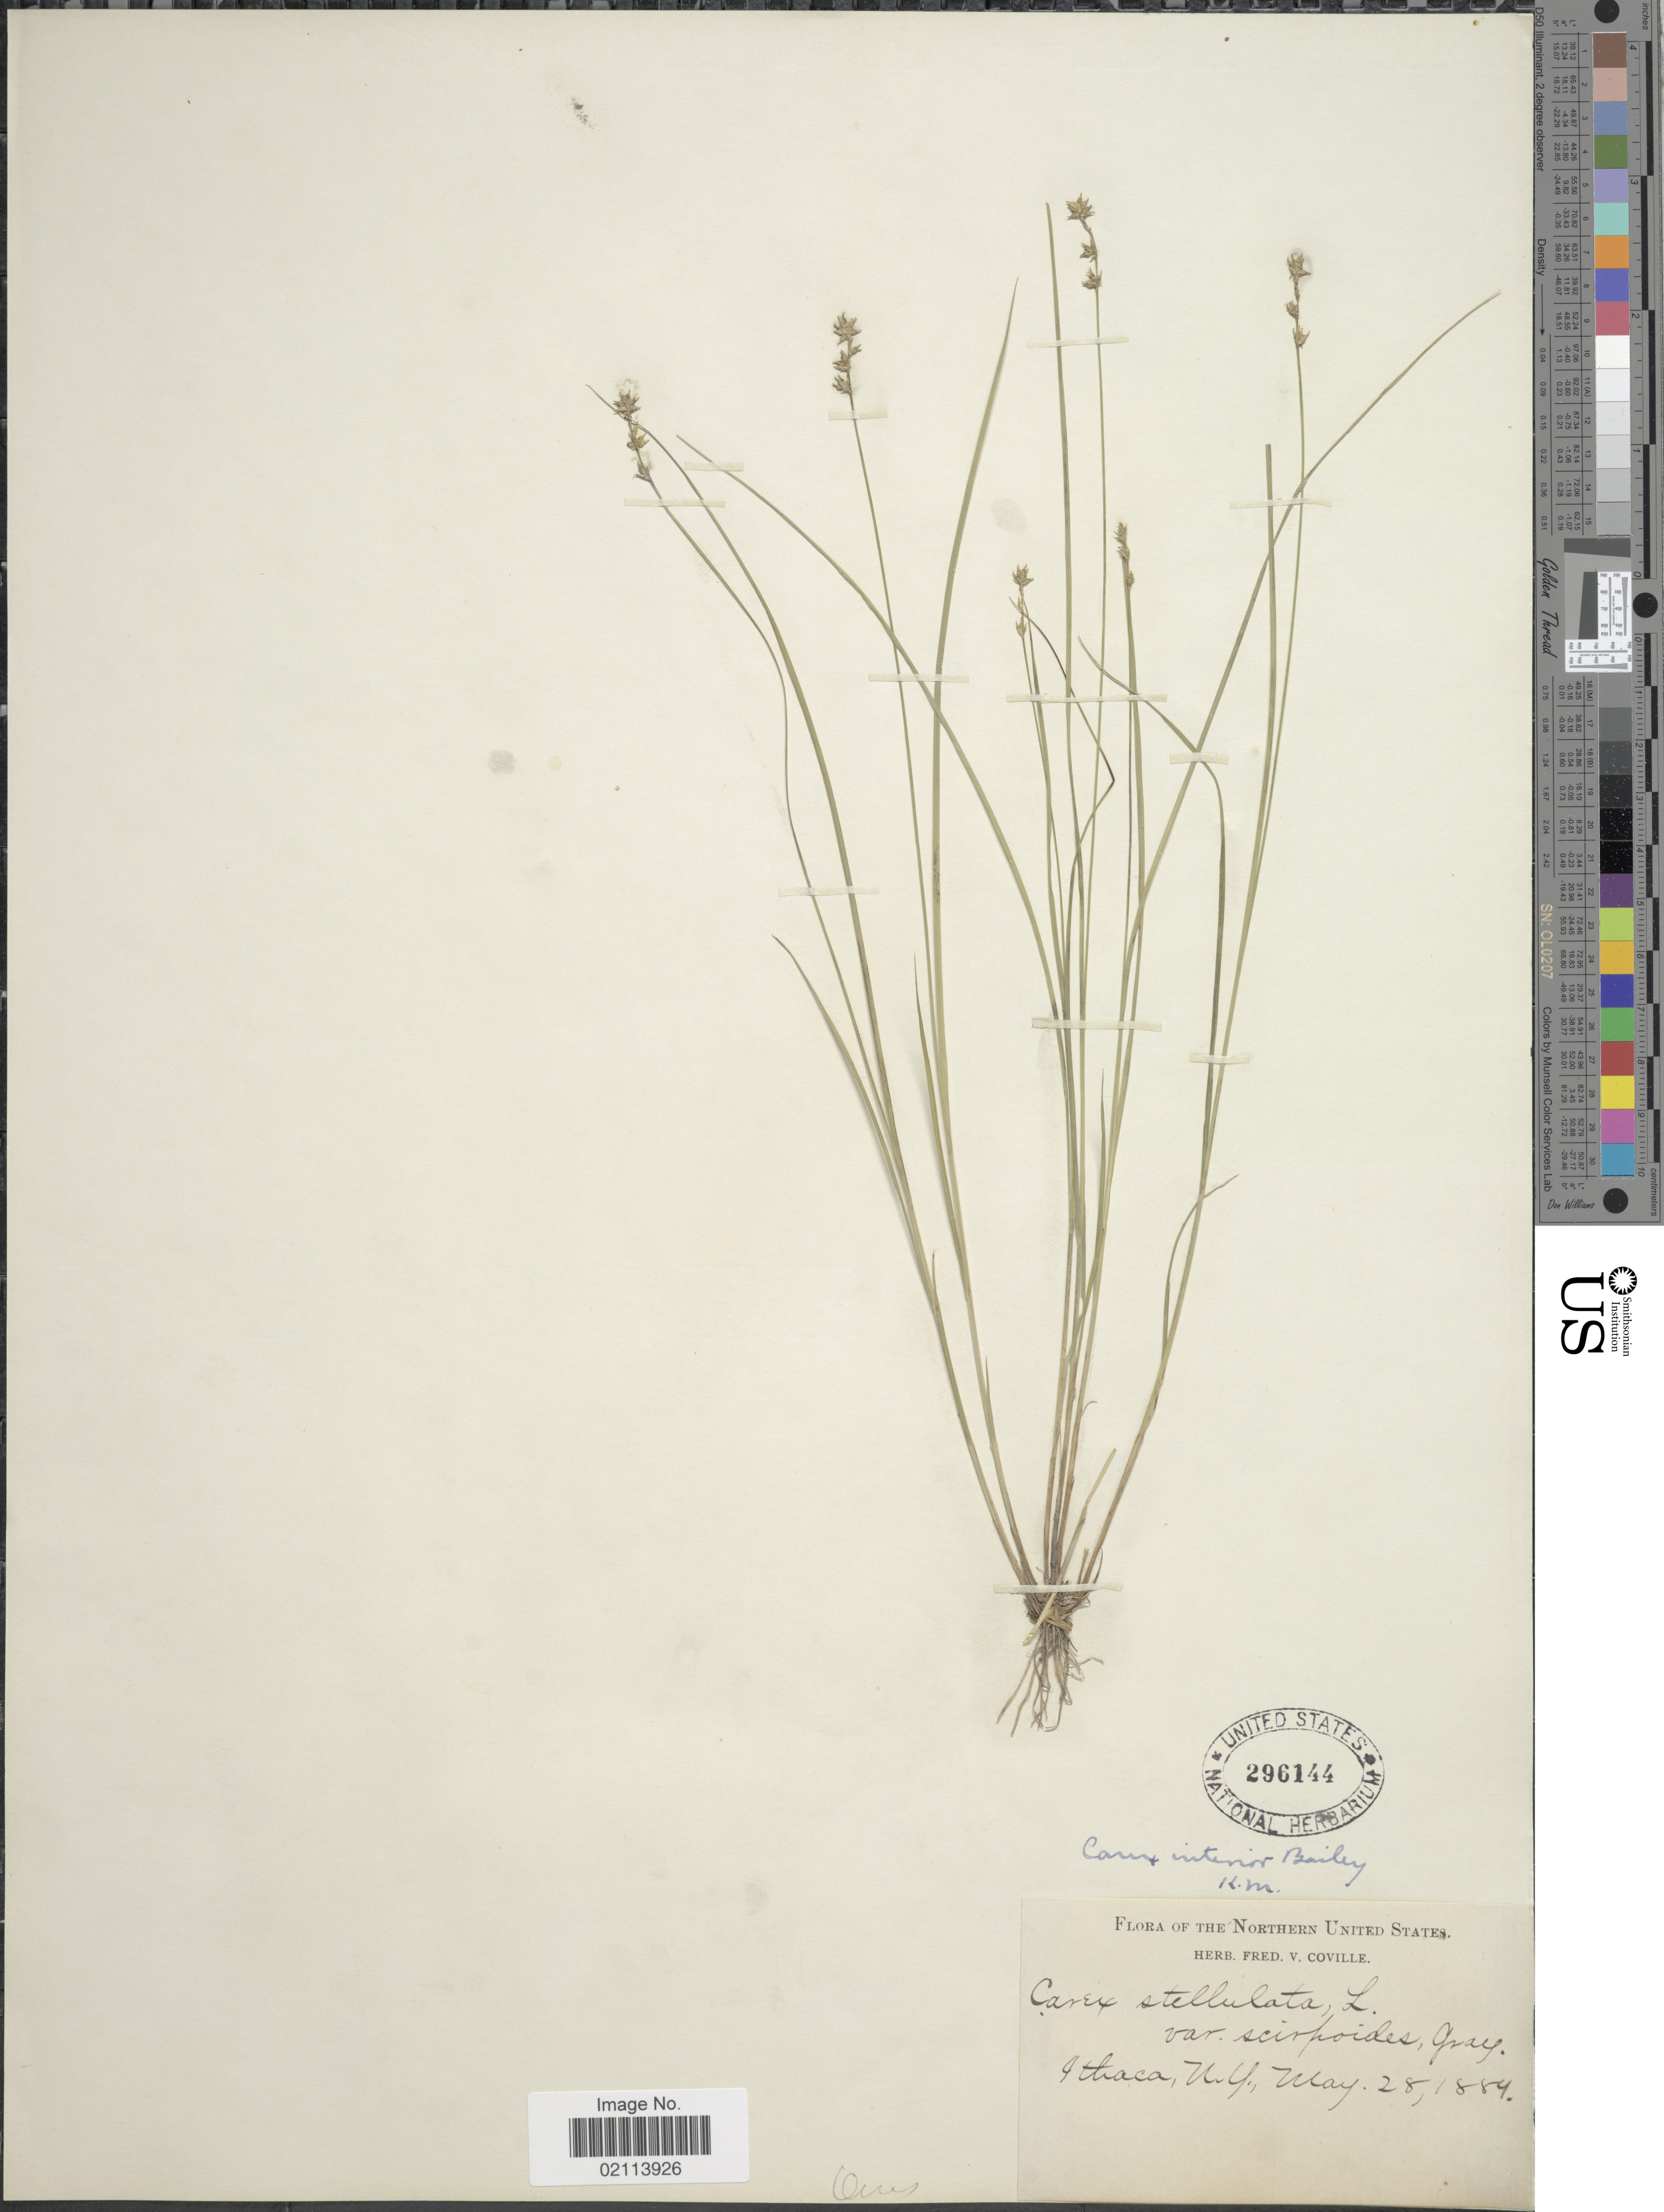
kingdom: Plantae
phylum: Tracheophyta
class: Liliopsida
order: Poales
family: Cyperaceae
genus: Carex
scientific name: Carex interior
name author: L.H. Bailey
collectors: F. V. Coville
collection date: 1884-05-28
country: United States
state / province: New York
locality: Northern United States, Ithaca.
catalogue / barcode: US 296144